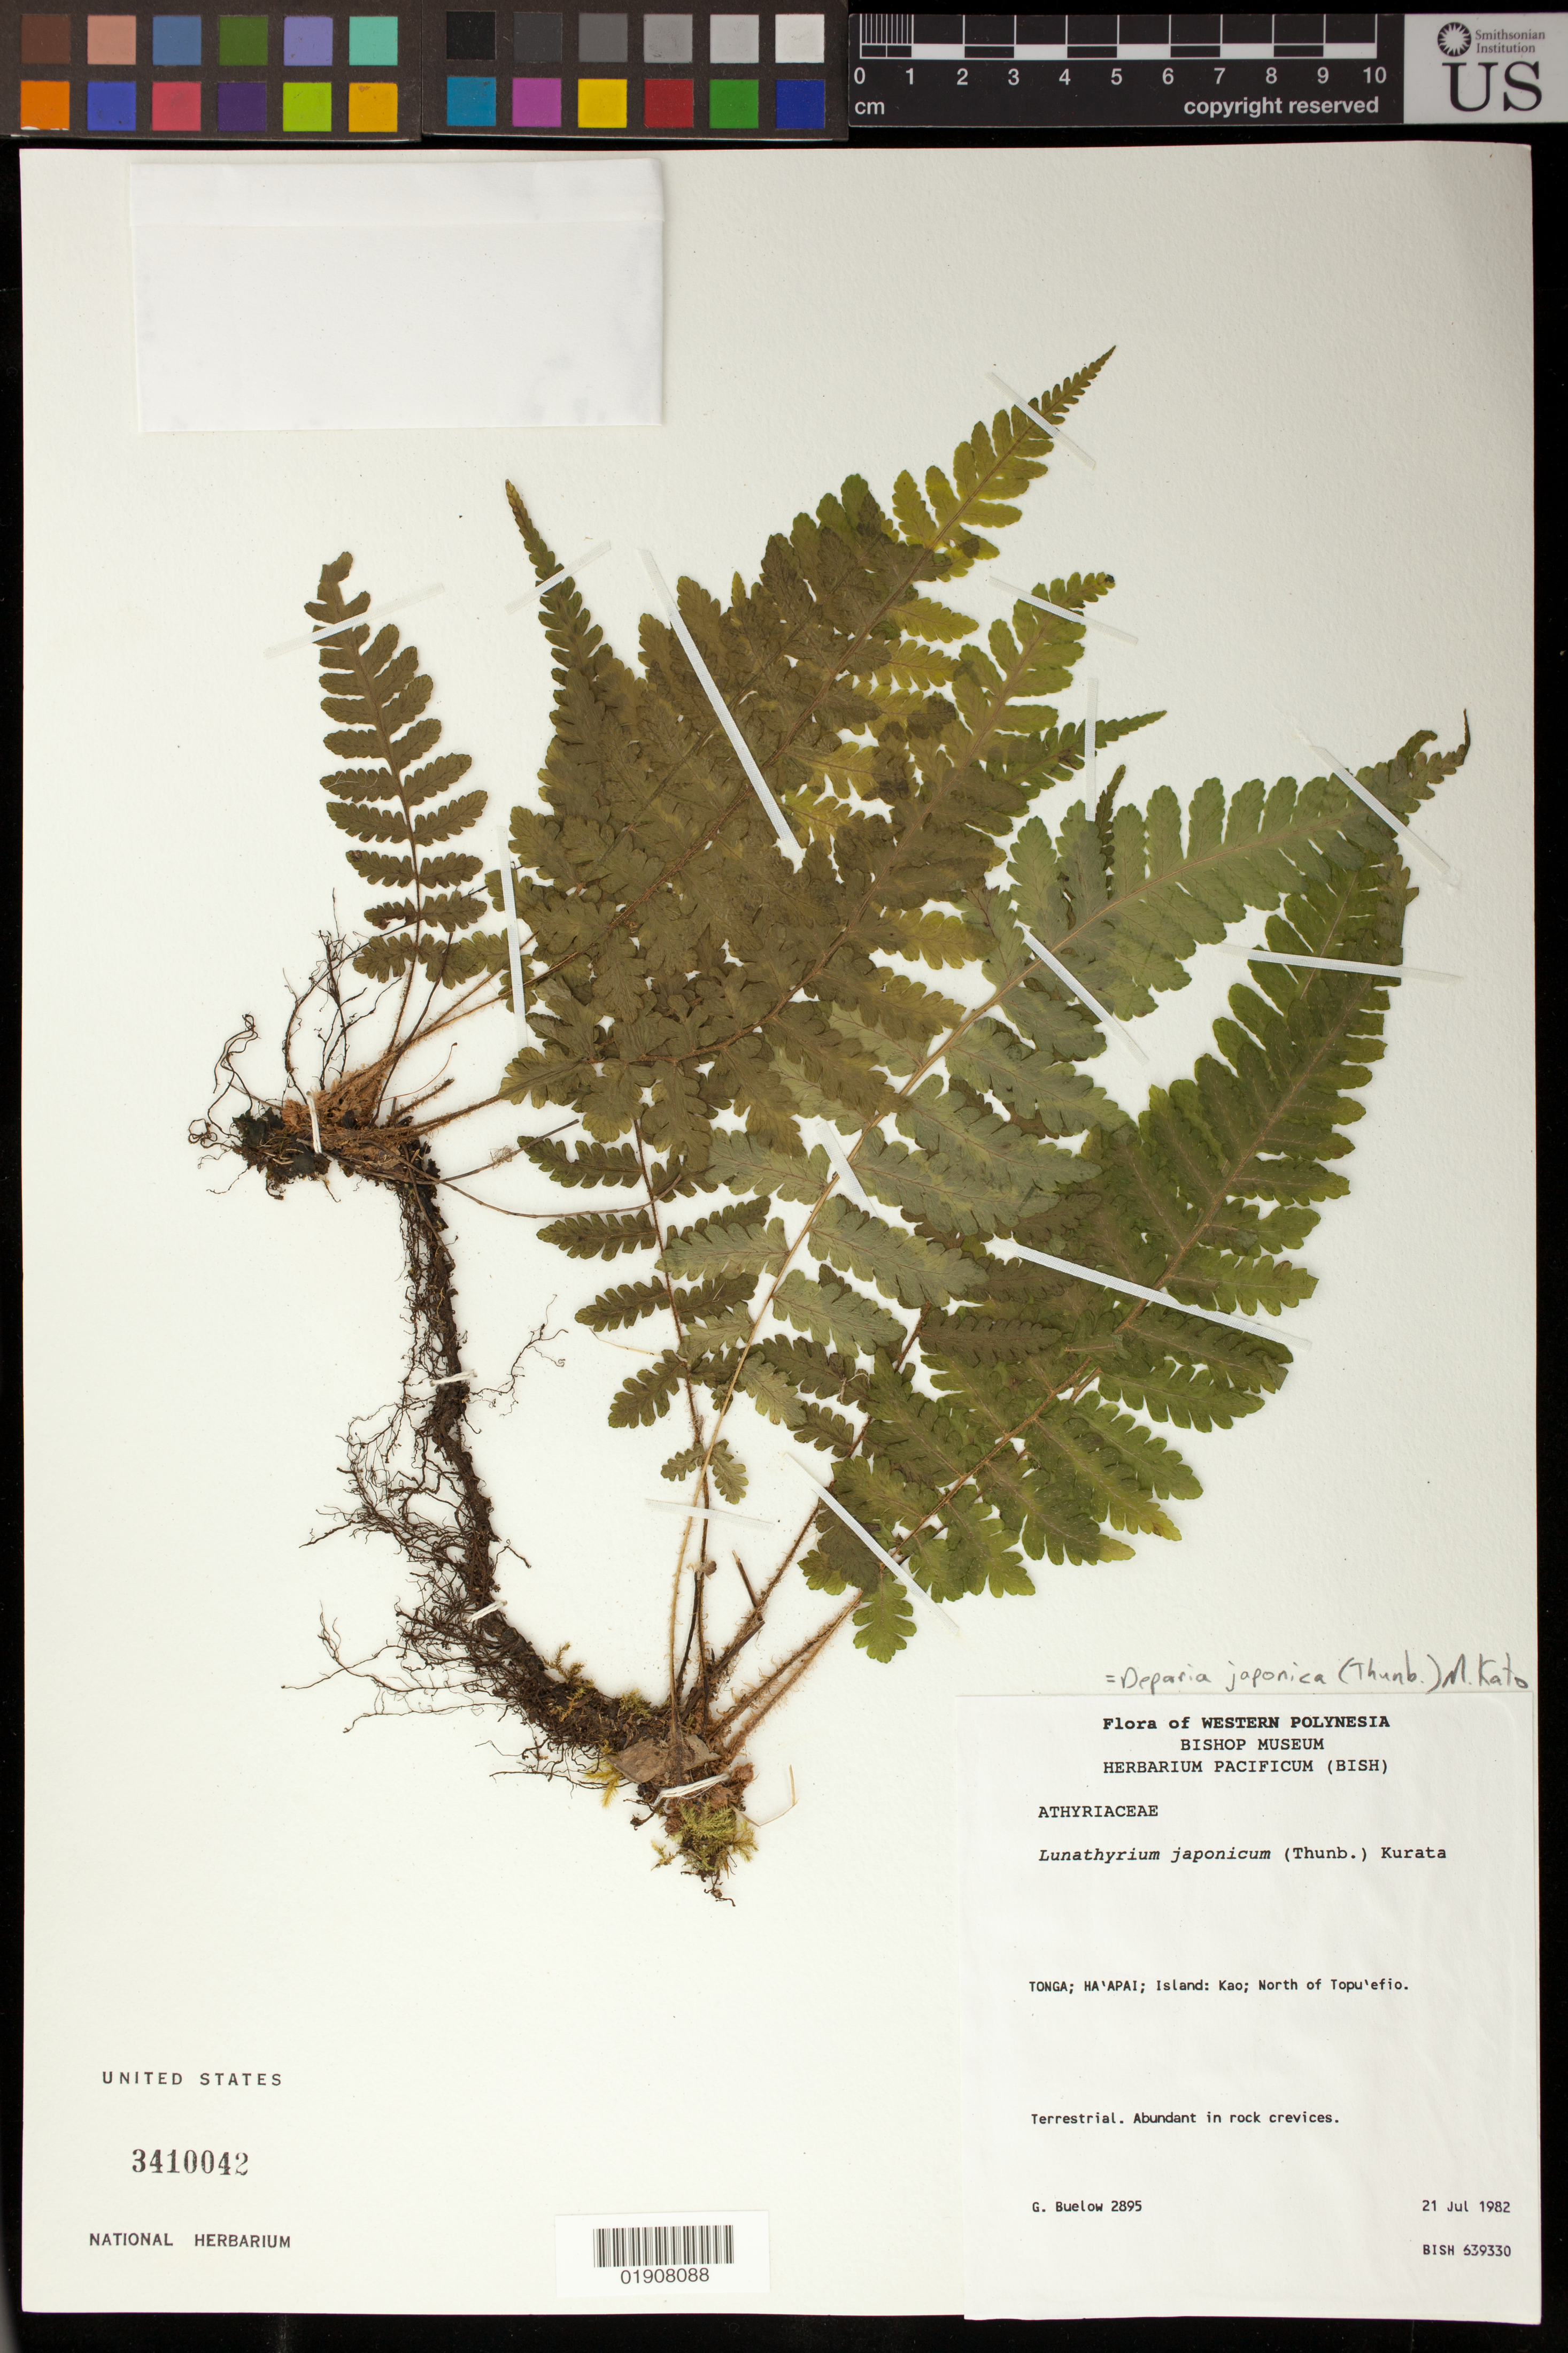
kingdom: Plantae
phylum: Tracheophyta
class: Polypodiopsida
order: Polypodiales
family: Athyriaceae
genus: Deparia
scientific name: Deparia japonica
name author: (Thunb.) M. Kato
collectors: G. Buelow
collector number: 2895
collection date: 1982-07-21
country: Tonga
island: Kao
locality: Western Polynesia. Ha'apai; Island: Kao; North of Topu'efio.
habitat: Abundant in rock crevices.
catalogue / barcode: US 3410042